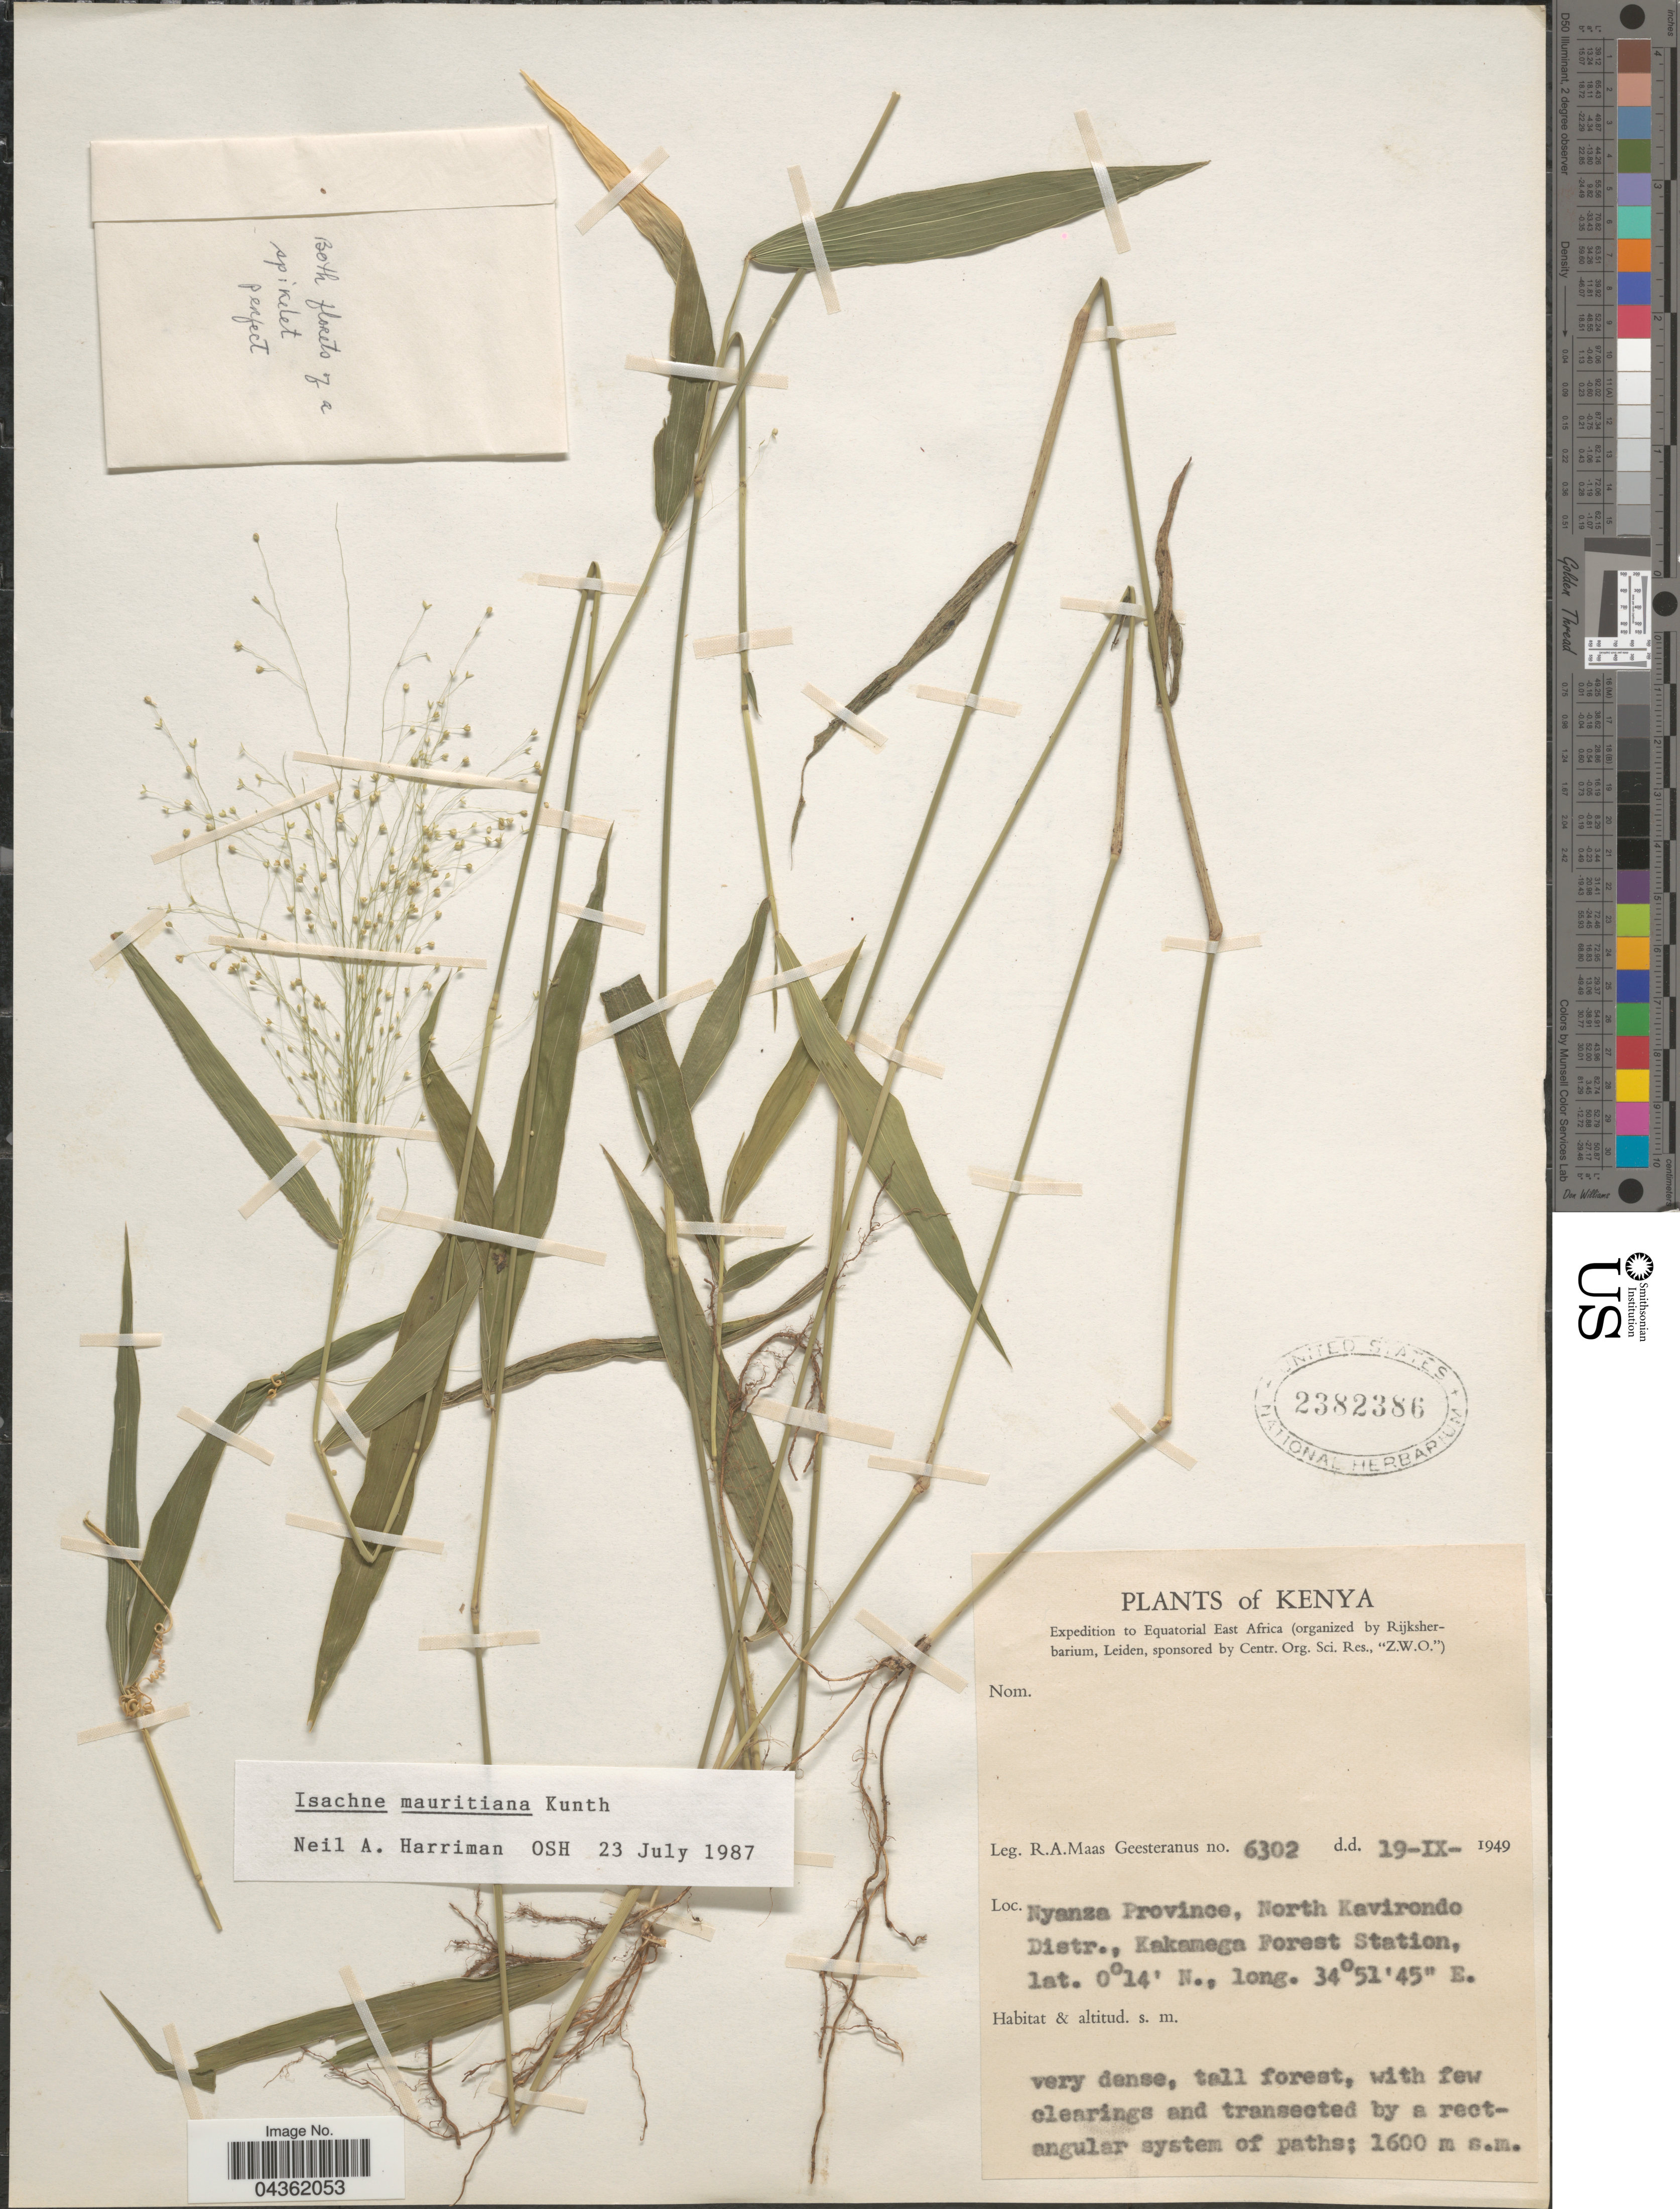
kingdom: Plantae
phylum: Tracheophyta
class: Liliopsida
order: Poales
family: Poaceae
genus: Isachne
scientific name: Isachne mauritiana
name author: Kunth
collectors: R. A. Maas Geesteranus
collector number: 6302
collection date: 1949-09-19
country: Kenya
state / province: Kakamega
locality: Expedition to Equatorial East Africa. Nyanza Province, North Kavirondo Distr., Kakamega Forest Station.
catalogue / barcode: US 2382386